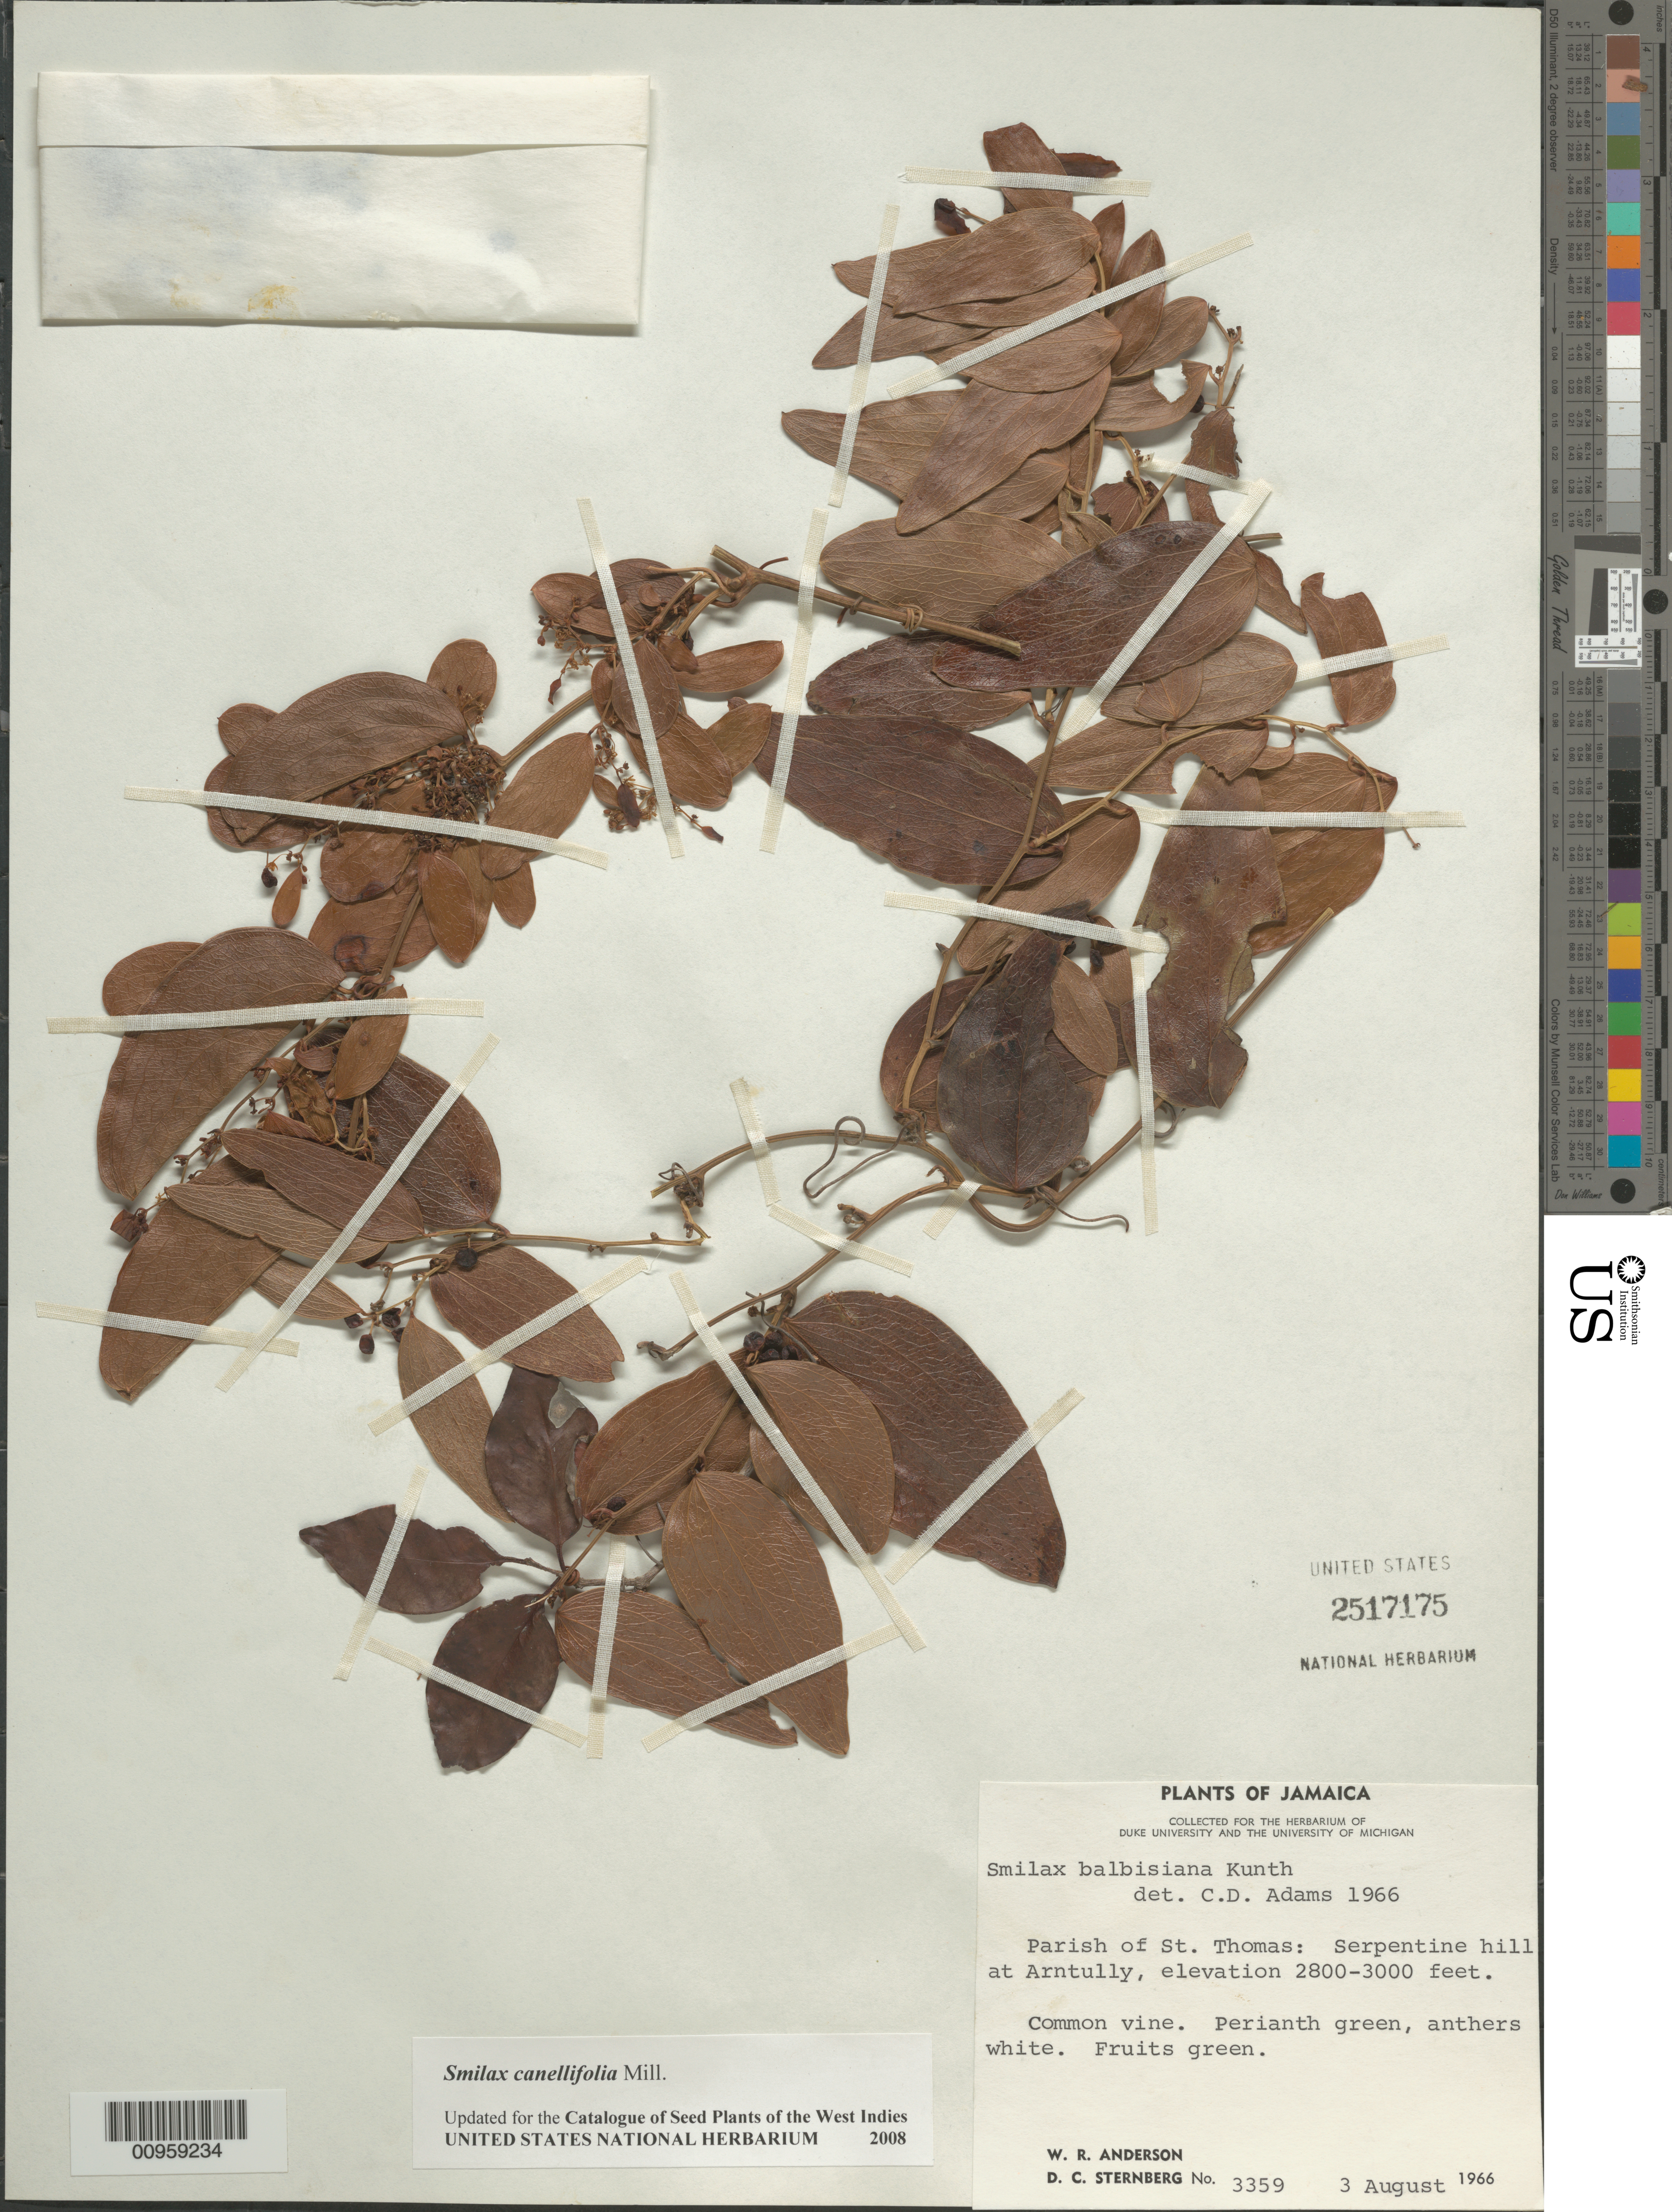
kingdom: Plantae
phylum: Tracheophyta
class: Liliopsida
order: Liliales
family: Smilacaceae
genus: Smilax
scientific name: Smilax canellifolia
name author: Mill.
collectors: W. R. Anderson & D. Sternberg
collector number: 3359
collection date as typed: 03 Aug 1966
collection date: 1966-08-03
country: Jamaica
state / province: Saint Thomas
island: Jamaica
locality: At Arntully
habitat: Serpentine hill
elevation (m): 853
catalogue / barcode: US 2517175